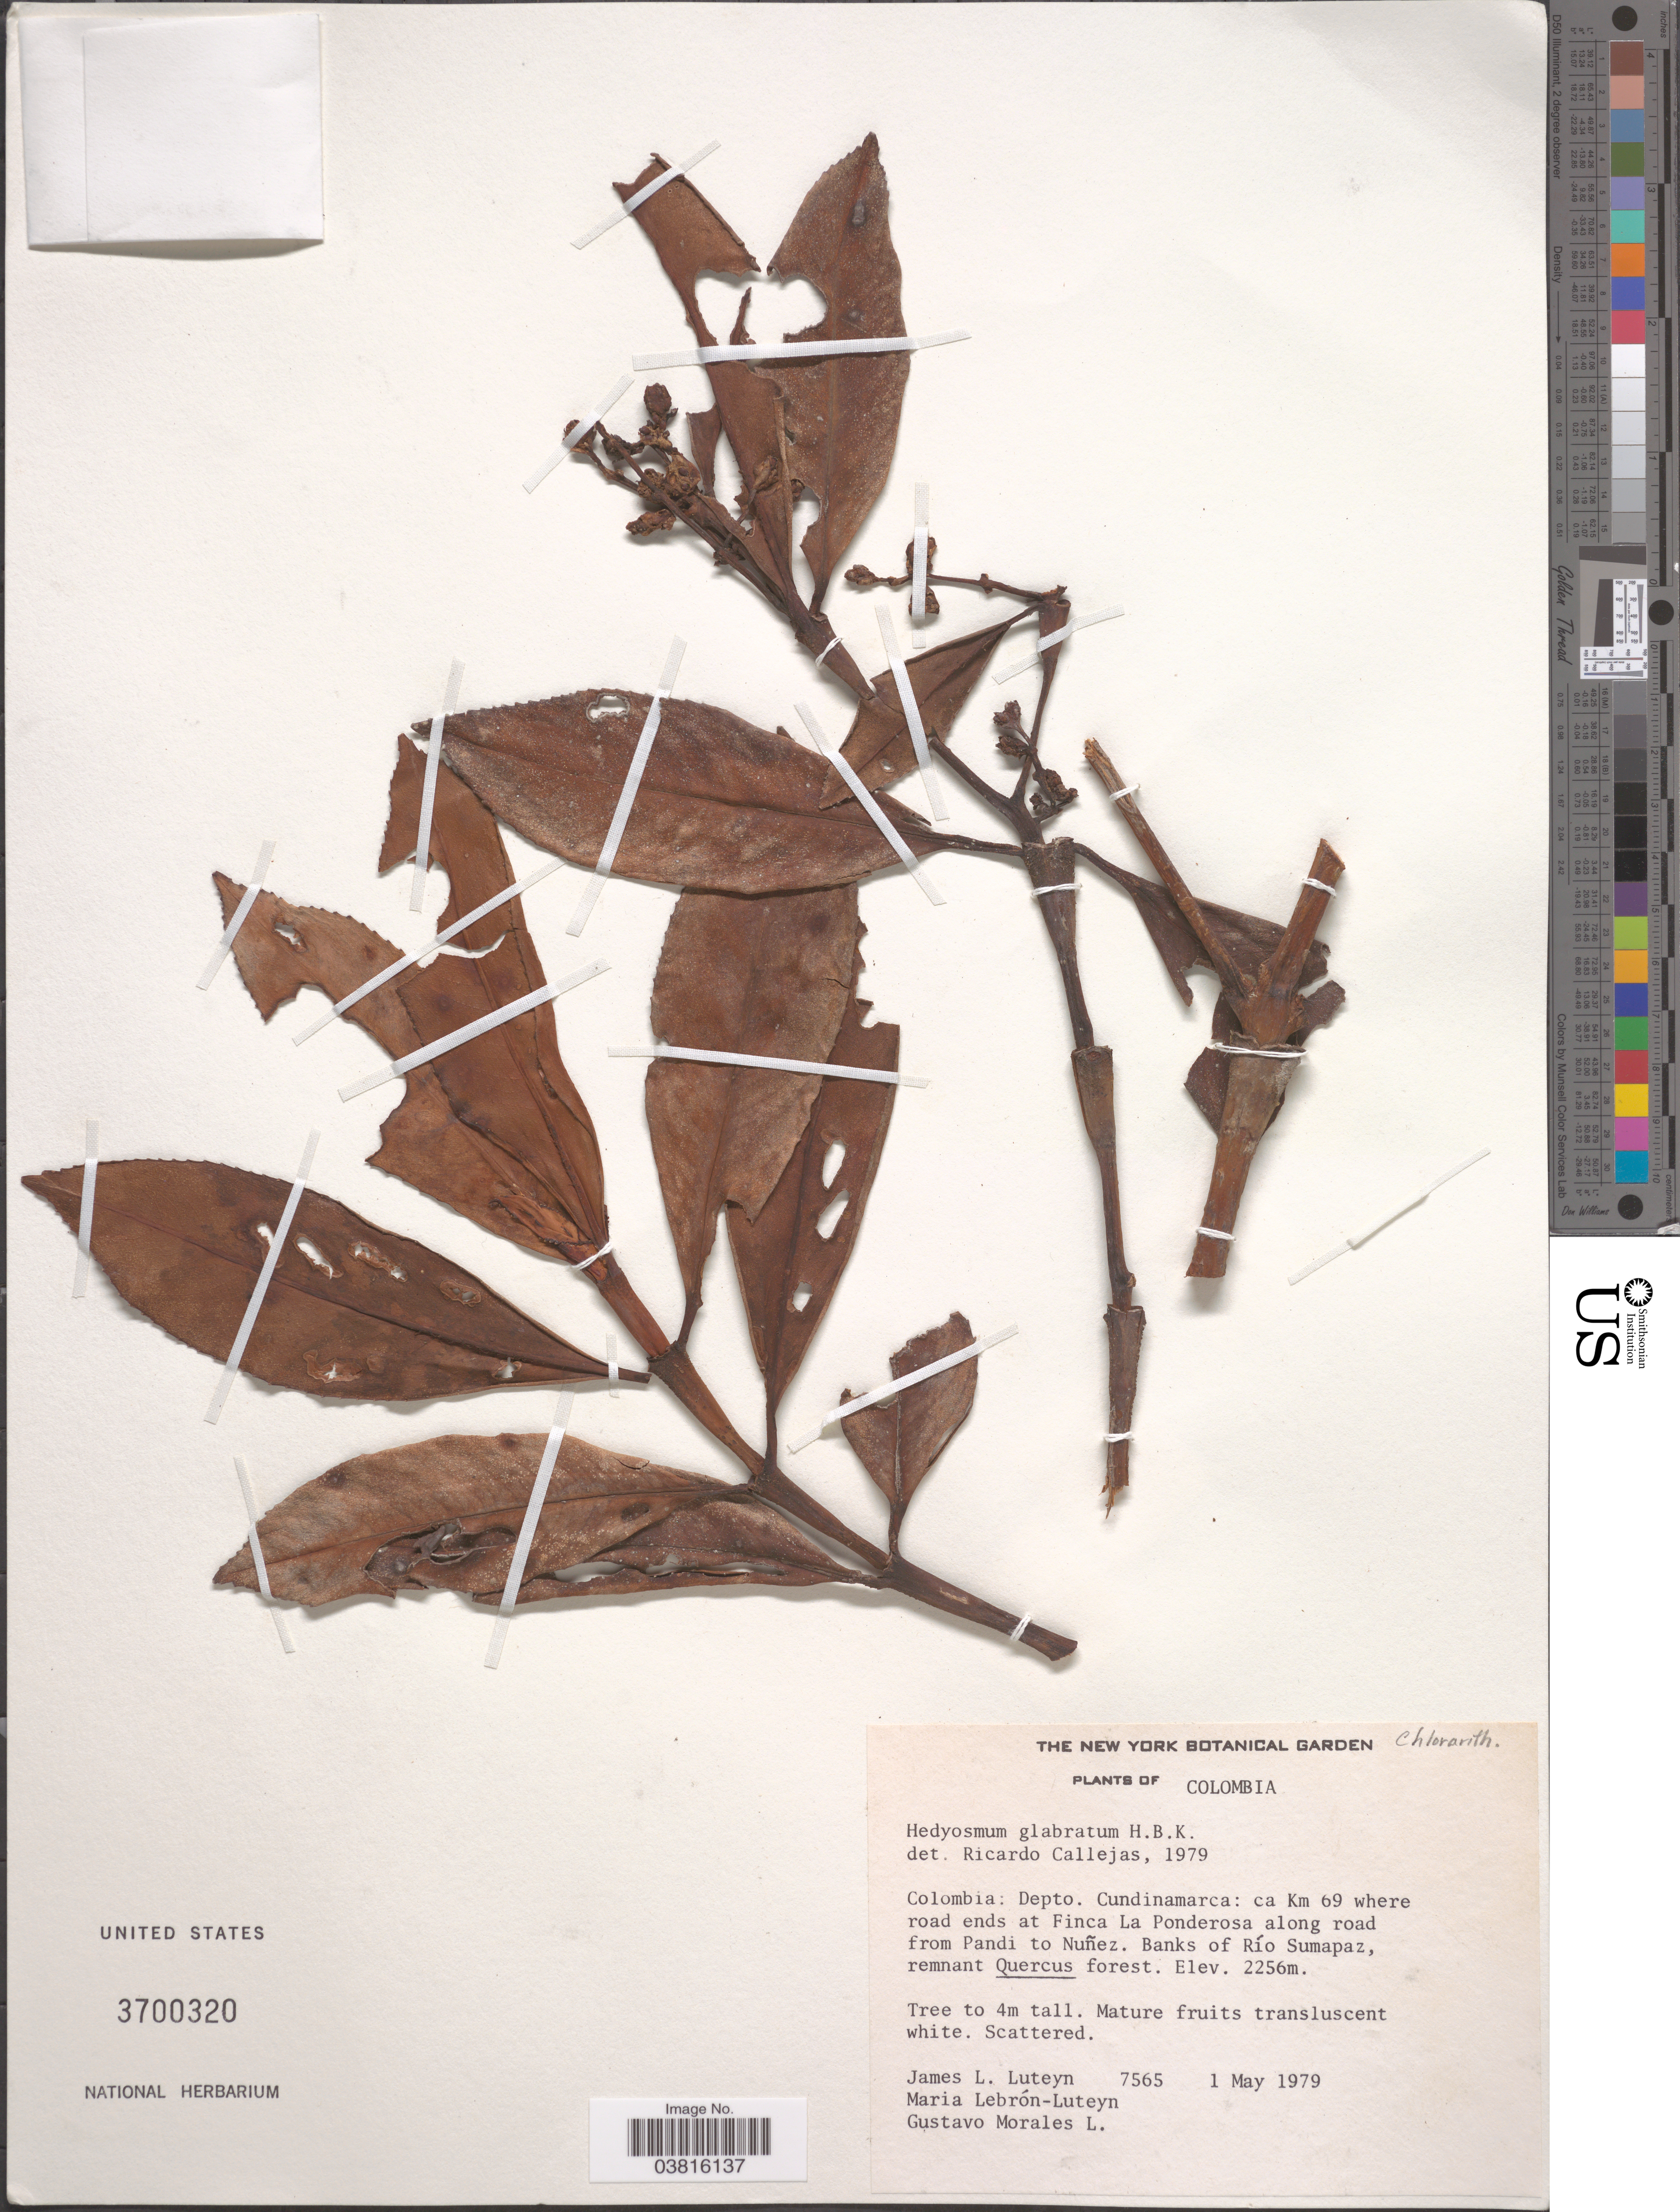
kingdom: Plantae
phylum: Tracheophyta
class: Magnoliopsida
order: Chloranthales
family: Chloranthaceae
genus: Hedyosmum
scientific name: Hedyosmum glabratum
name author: Kunth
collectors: J. L. Luteyn, M. L. Lebrón-Luteyn & G. Morales L.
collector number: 7565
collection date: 1979-05-01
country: Colombia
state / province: Cundinamarca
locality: Depto. Cundinamarca: ca Km 69 where road ends at Finca La Ponderosa along road from Pandi to Nuñez. Banks of Río Sumapaz.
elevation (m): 2256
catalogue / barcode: US 3700320